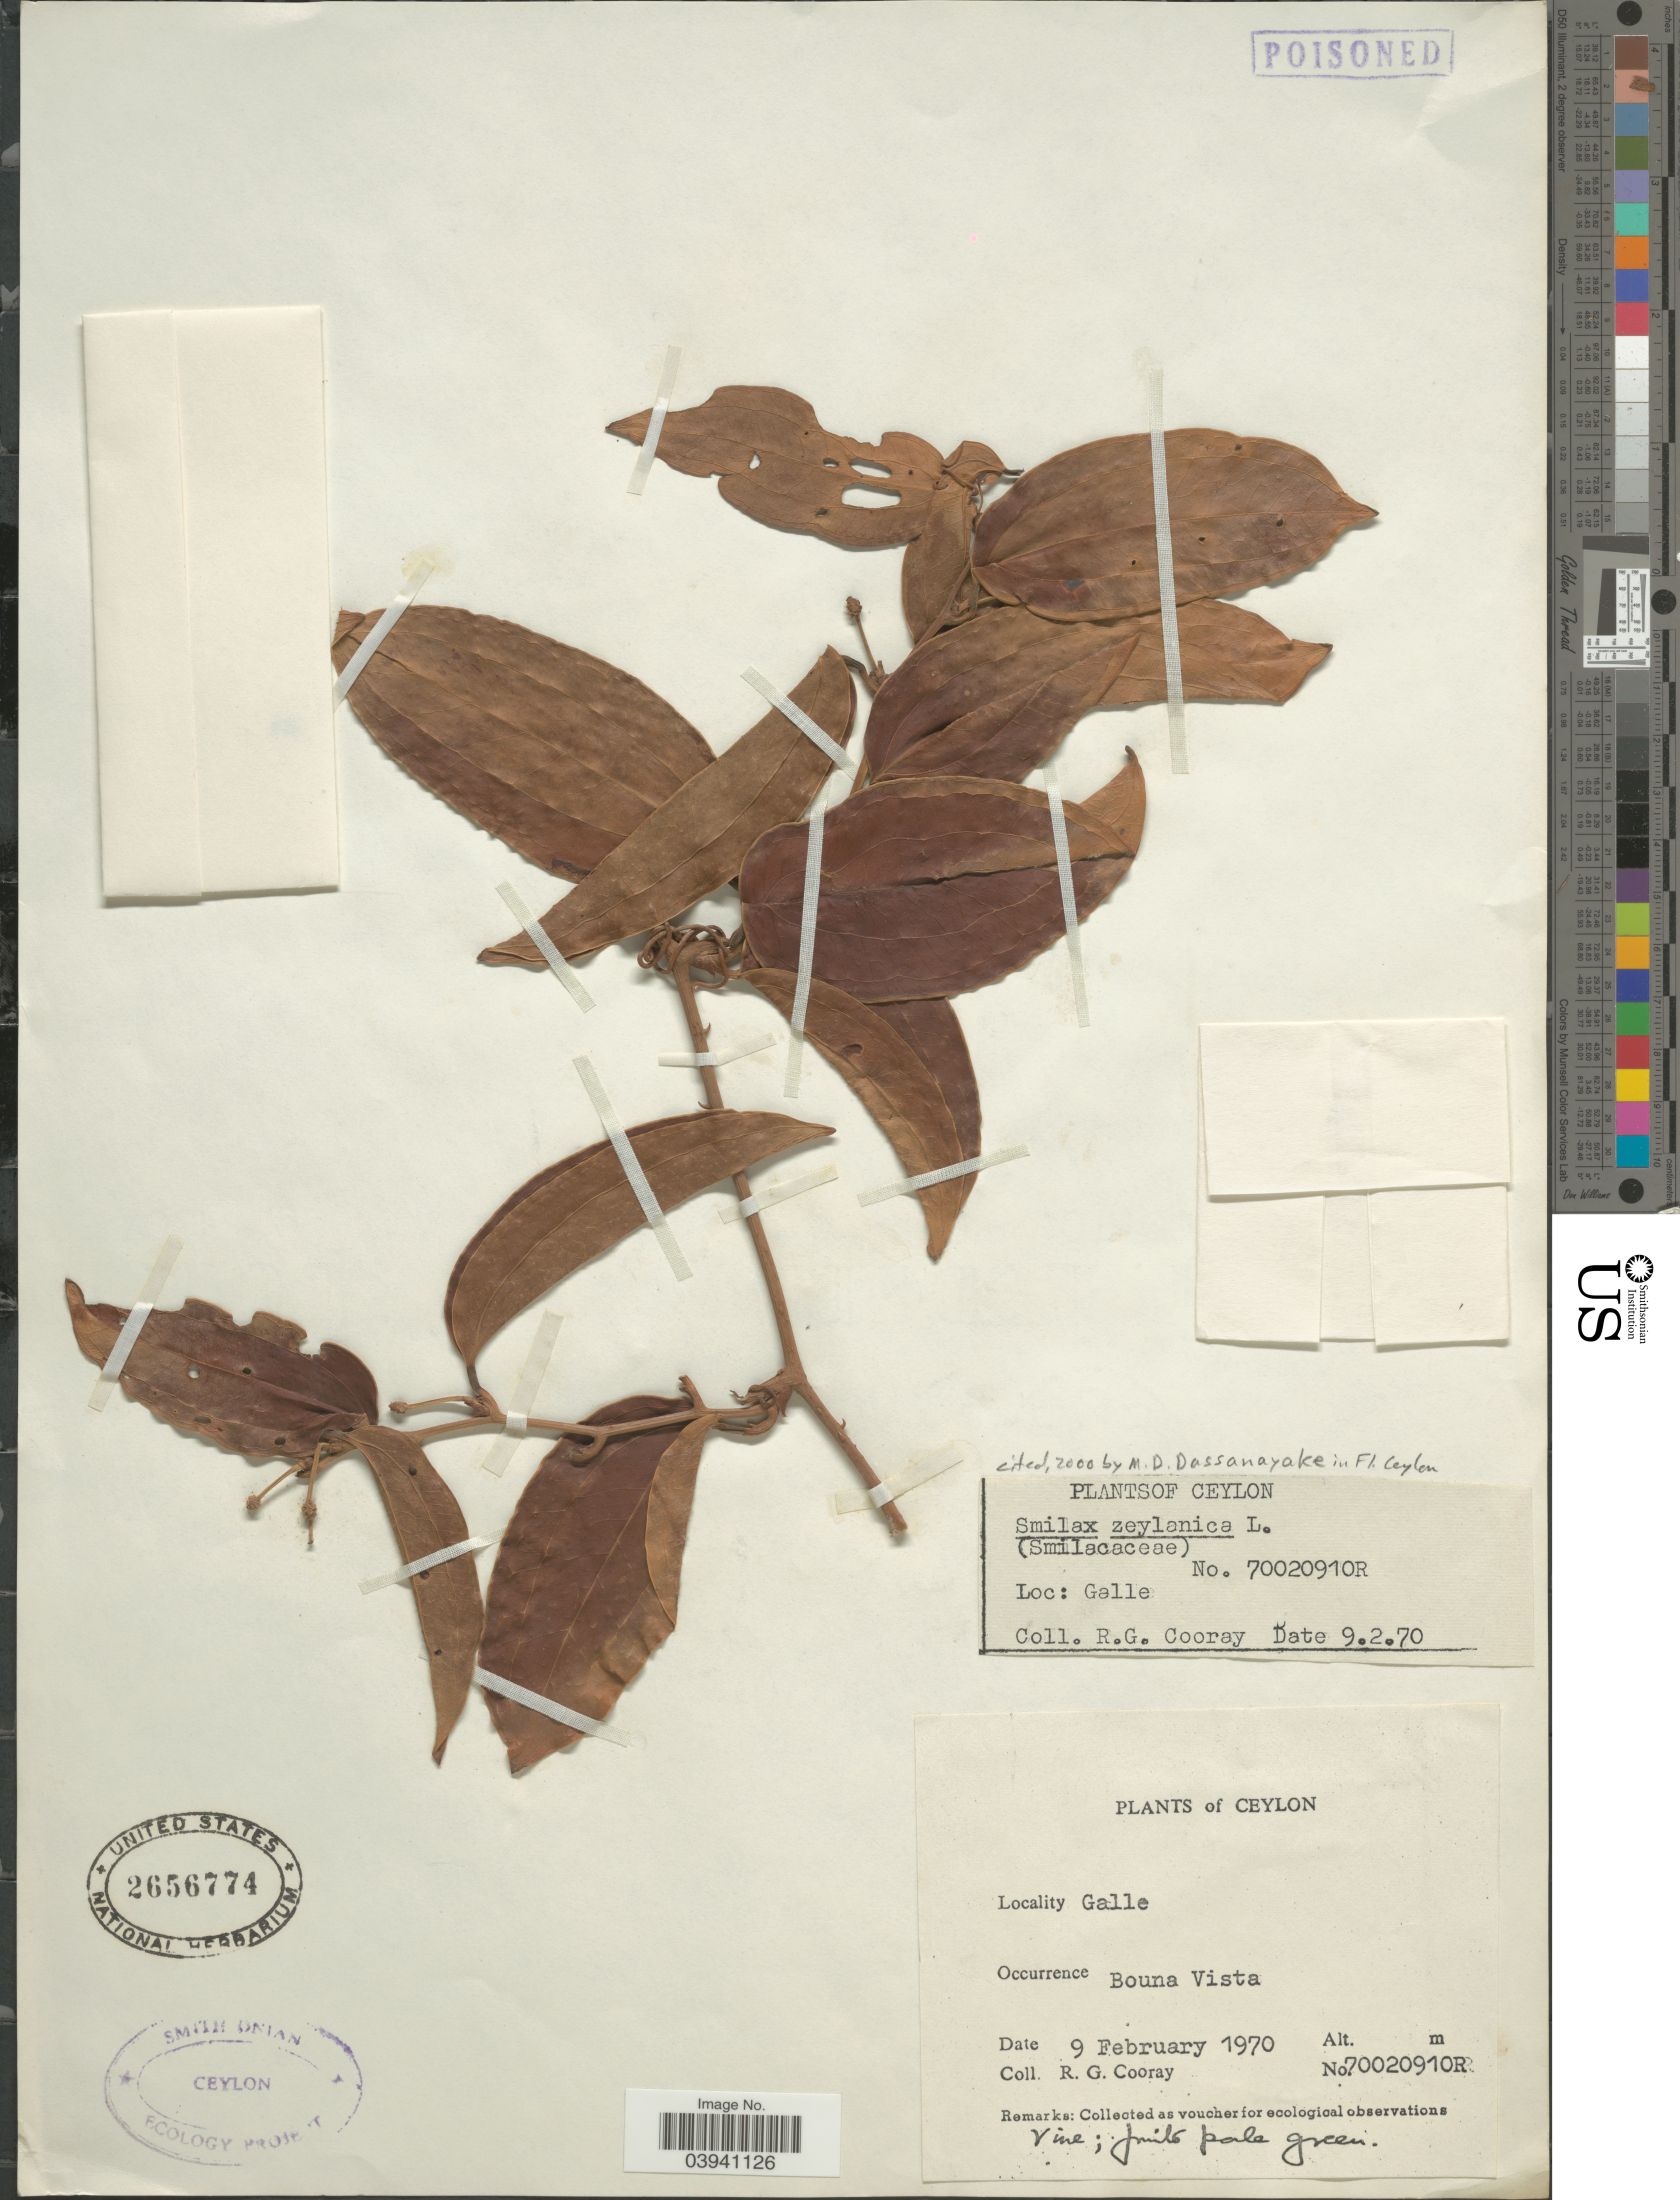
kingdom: Plantae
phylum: Tracheophyta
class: Liliopsida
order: Liliales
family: Smilacaceae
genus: Smilax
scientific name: Smilax zeylanica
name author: L.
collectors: R. Cooray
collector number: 70020910R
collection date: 1970-02-09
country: Sri Lanka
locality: Ceylon. Galle. Bouna Vista.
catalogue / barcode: US 2656774